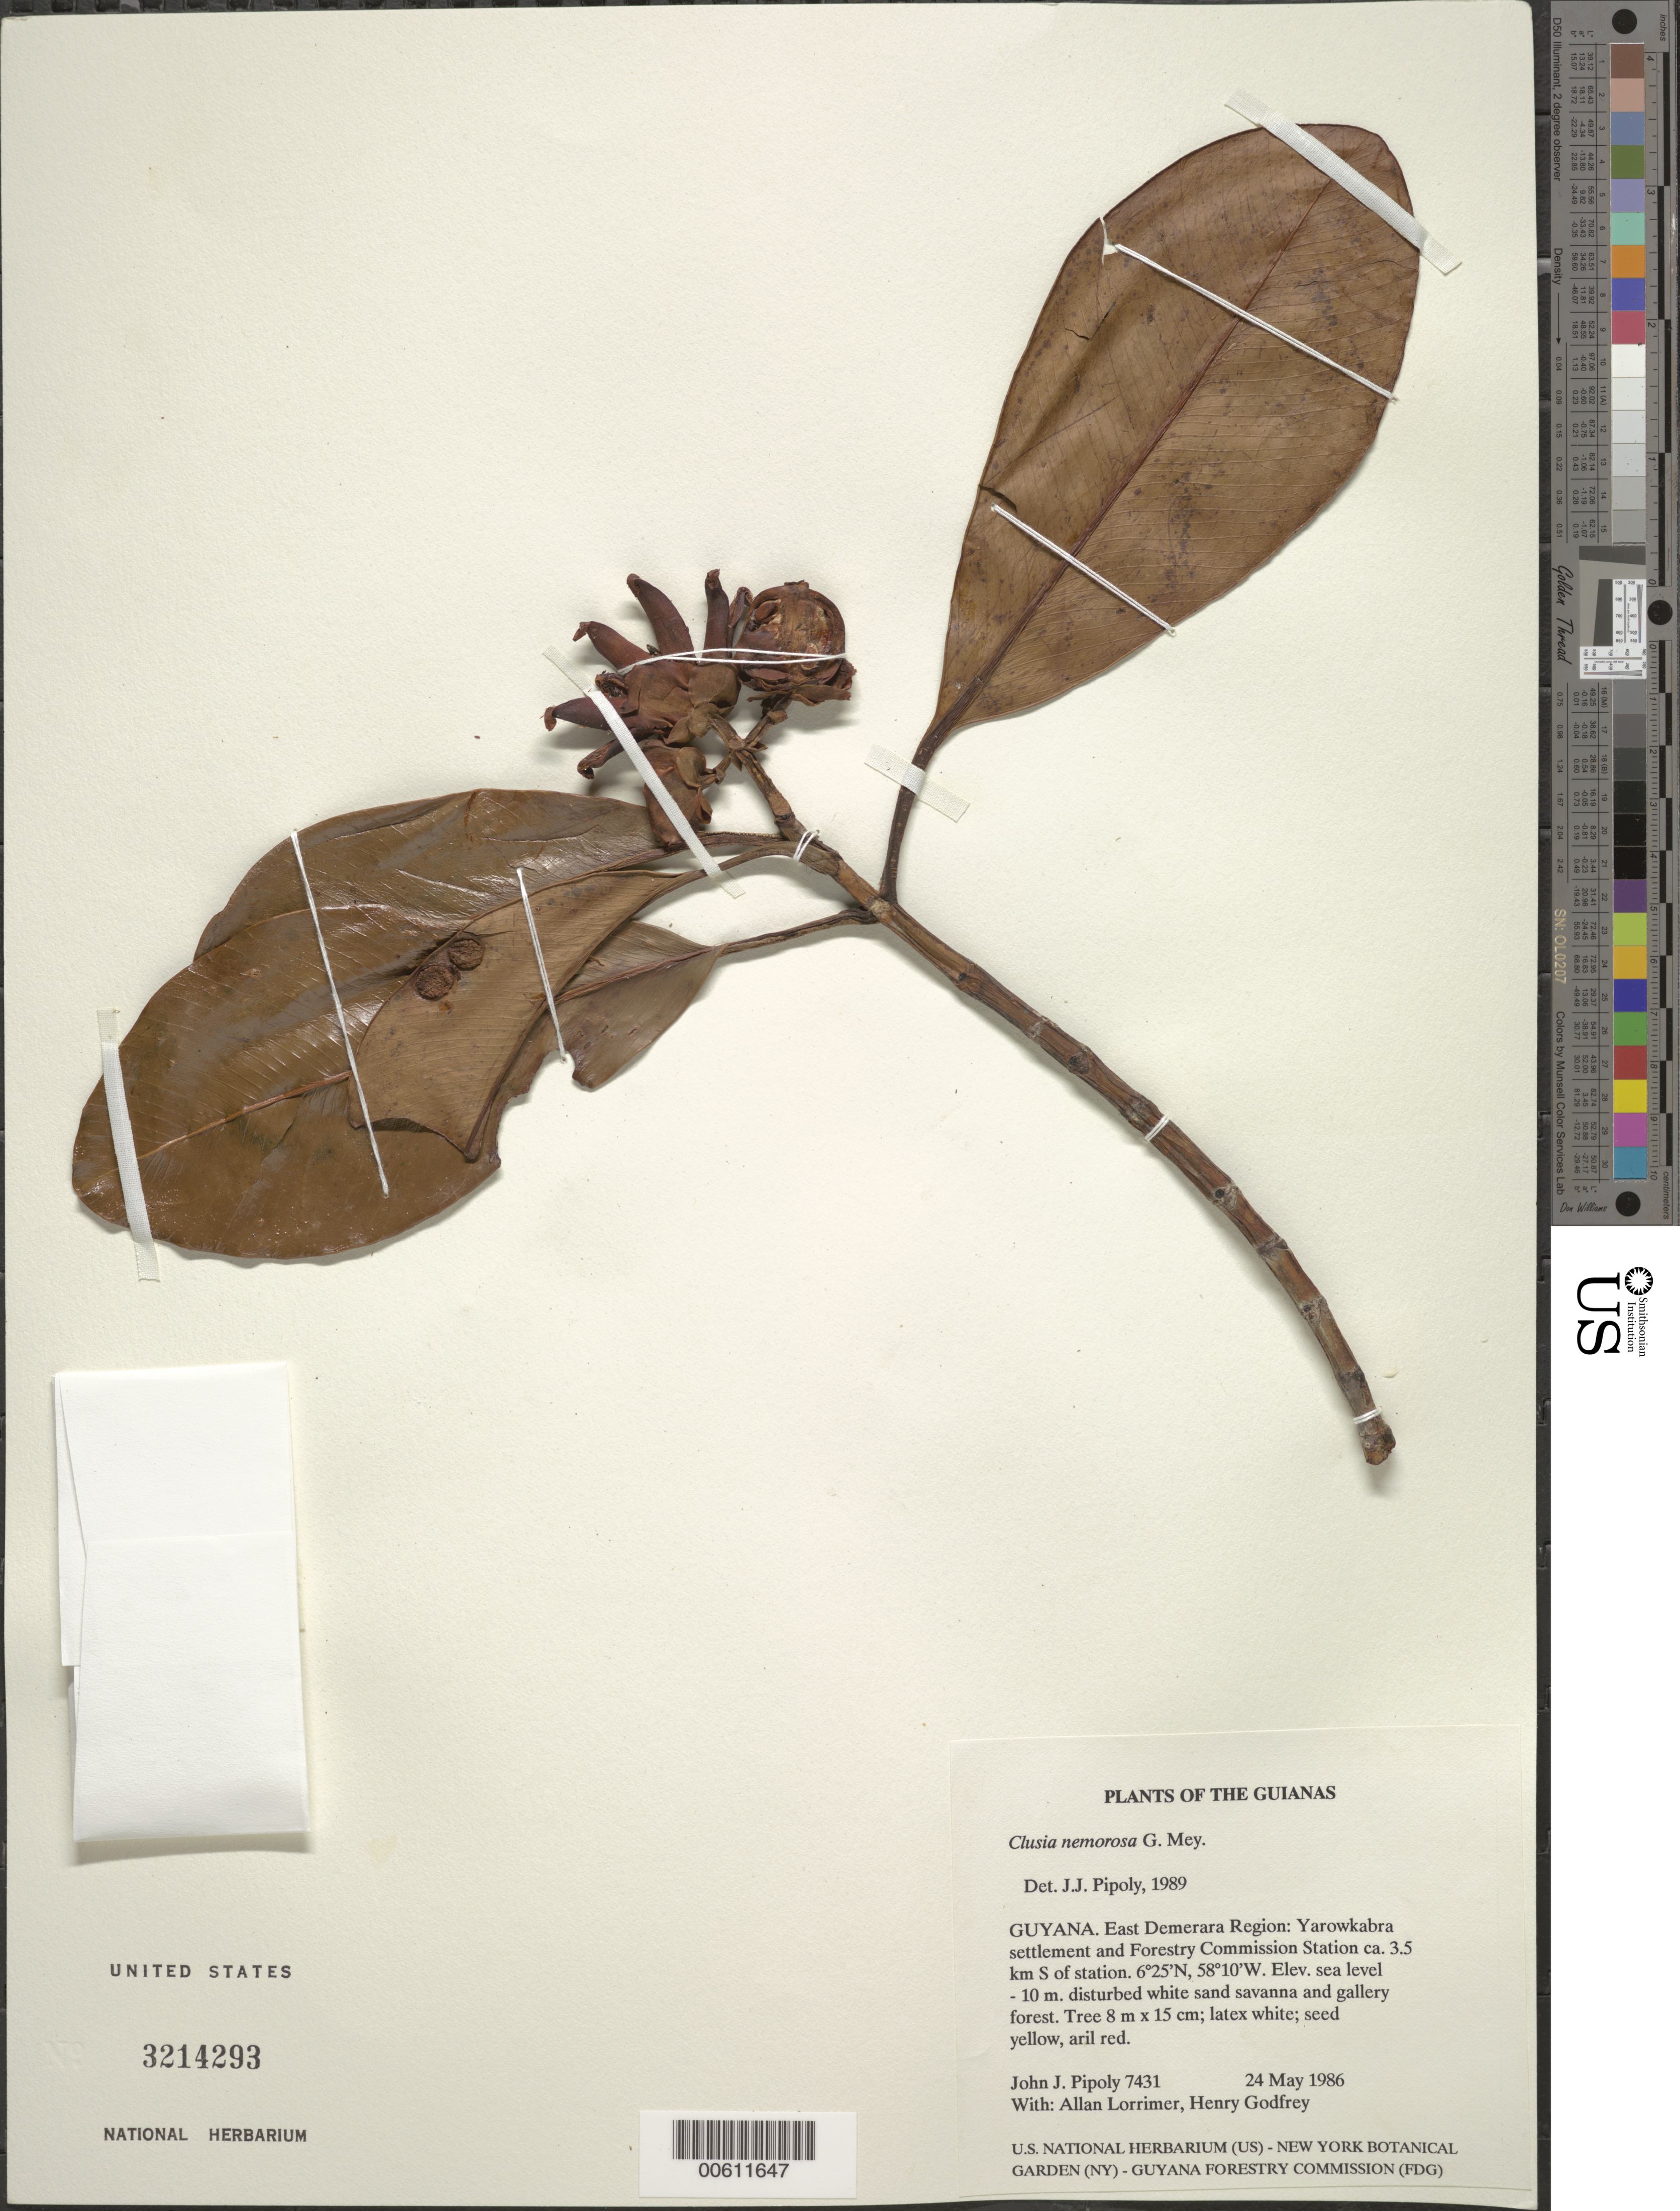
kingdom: Plantae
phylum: Tracheophyta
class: Magnoliopsida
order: Malpighiales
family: Clusiaceae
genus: Clusia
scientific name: Clusia nemorosa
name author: G. Mey.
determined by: Pipoly, J. J., III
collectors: J. J. Pipoly, A. Lorrimer & H. Godfrey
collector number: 7431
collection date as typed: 24 May 1986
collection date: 1986-05-24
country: Guyana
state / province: Demerara-Mahaica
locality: Yarowkabra settlement and Forestry Commission Station ca. 3.5 km S of station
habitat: Disturbed white sand savanna and gallery forest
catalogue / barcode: US 3214293